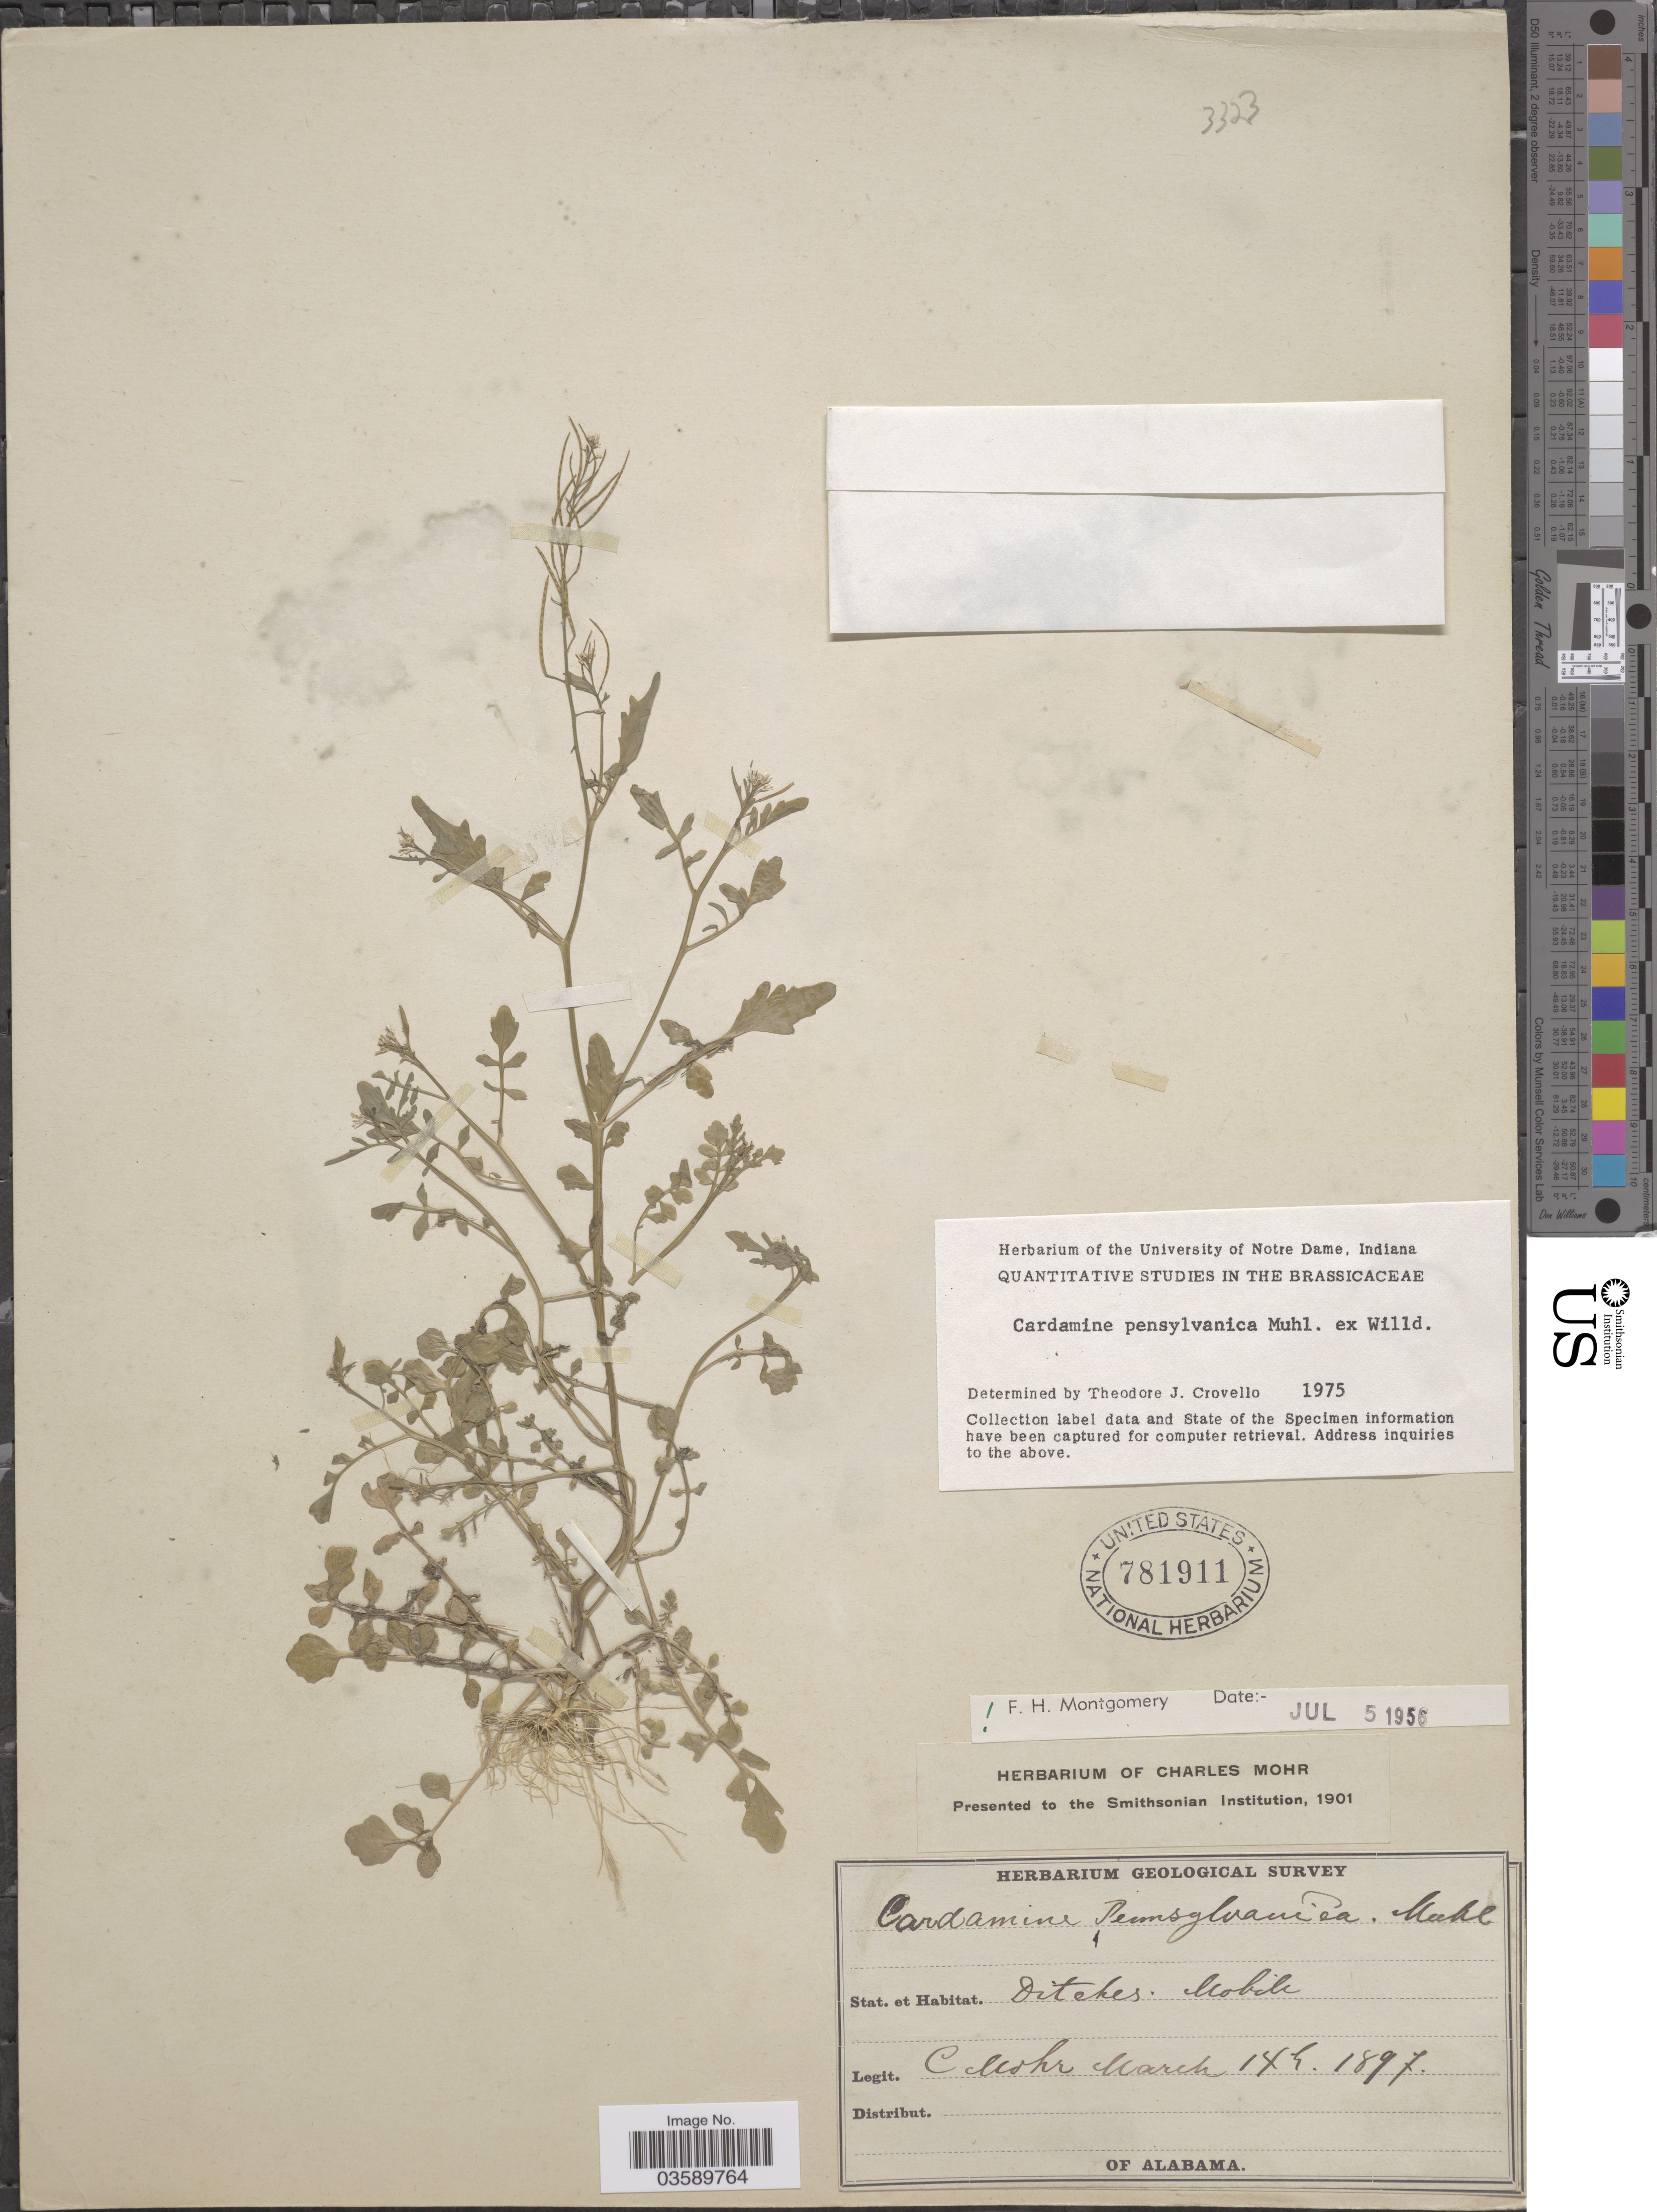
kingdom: Plantae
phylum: Tracheophyta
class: Magnoliopsida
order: Brassicales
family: Brassicaceae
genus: Cardamine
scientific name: Cardamine pensylvanica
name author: Muhl. ex Willd.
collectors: C. T. Mohr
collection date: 1897-03-14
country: United States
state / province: Alabama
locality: Ditches. Mobile.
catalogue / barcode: US 781911